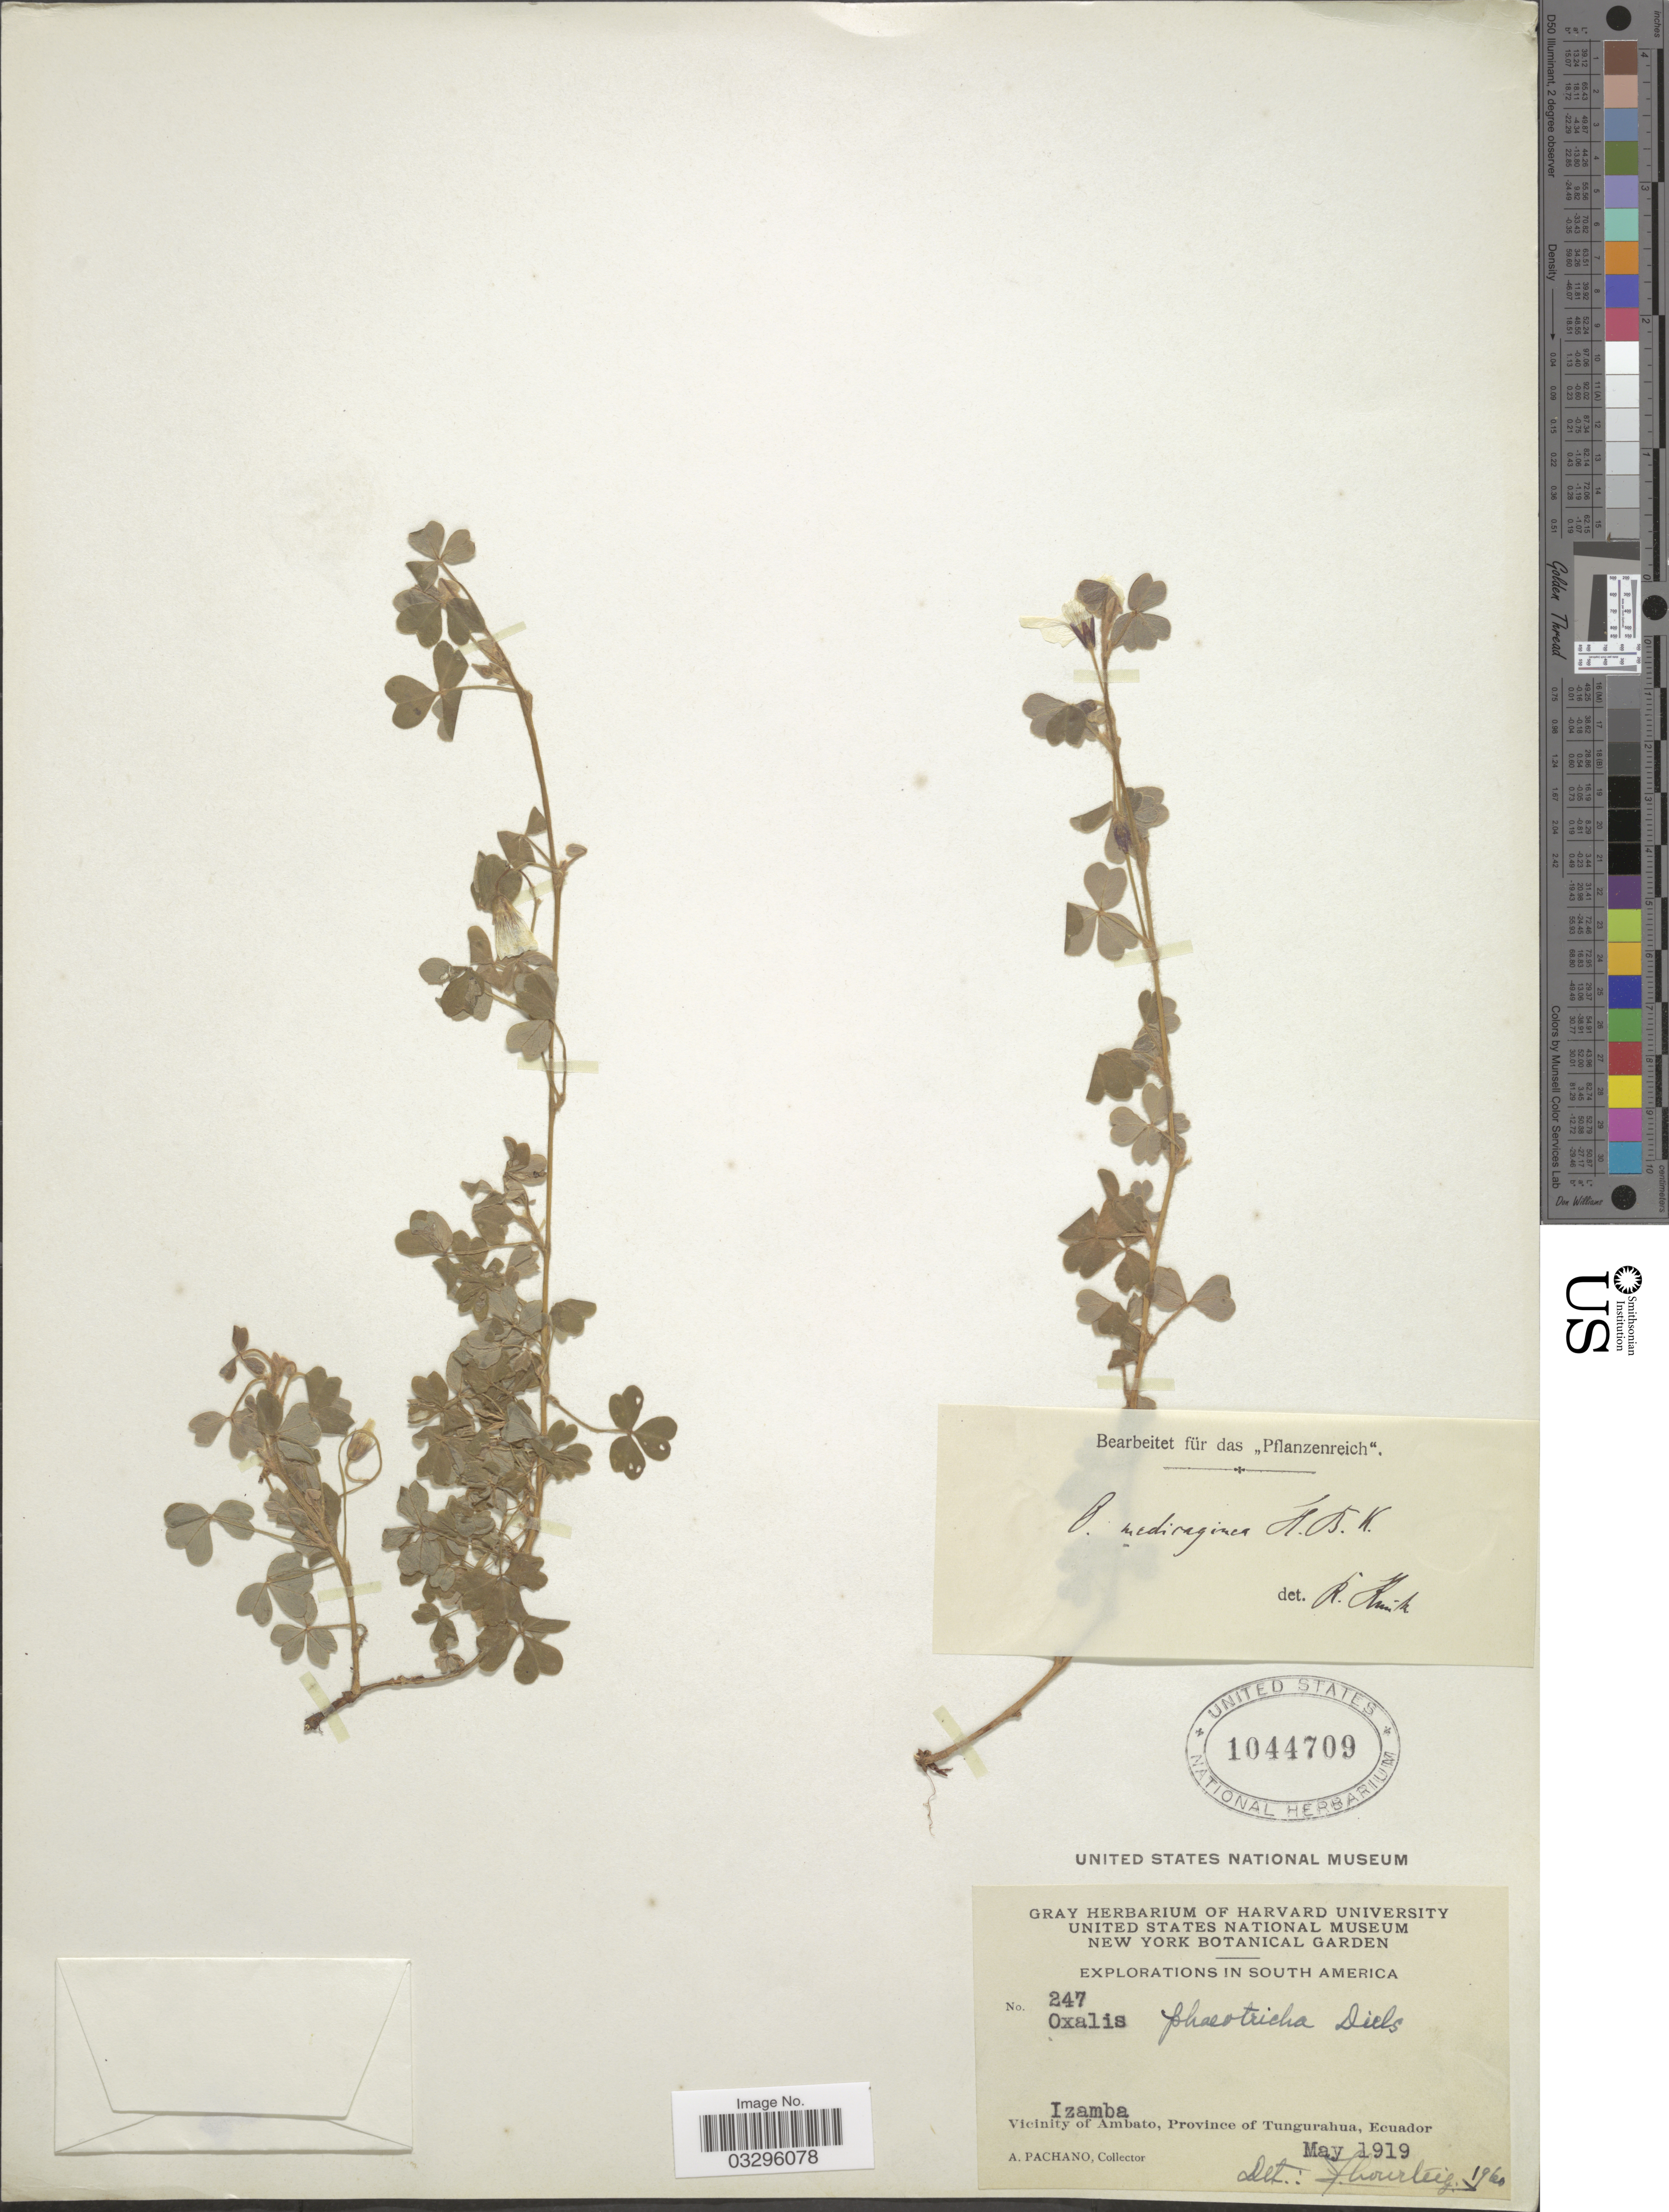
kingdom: Plantae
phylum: Tracheophyta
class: Magnoliopsida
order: Oxalidales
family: Oxalidaceae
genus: Oxalis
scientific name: Oxalis phaeotricha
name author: Diels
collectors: A. Pachano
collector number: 247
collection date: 1919-05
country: Ecuador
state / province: Tungurahua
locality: Izamba. Vicinity of Ambato.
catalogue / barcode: US 1044709